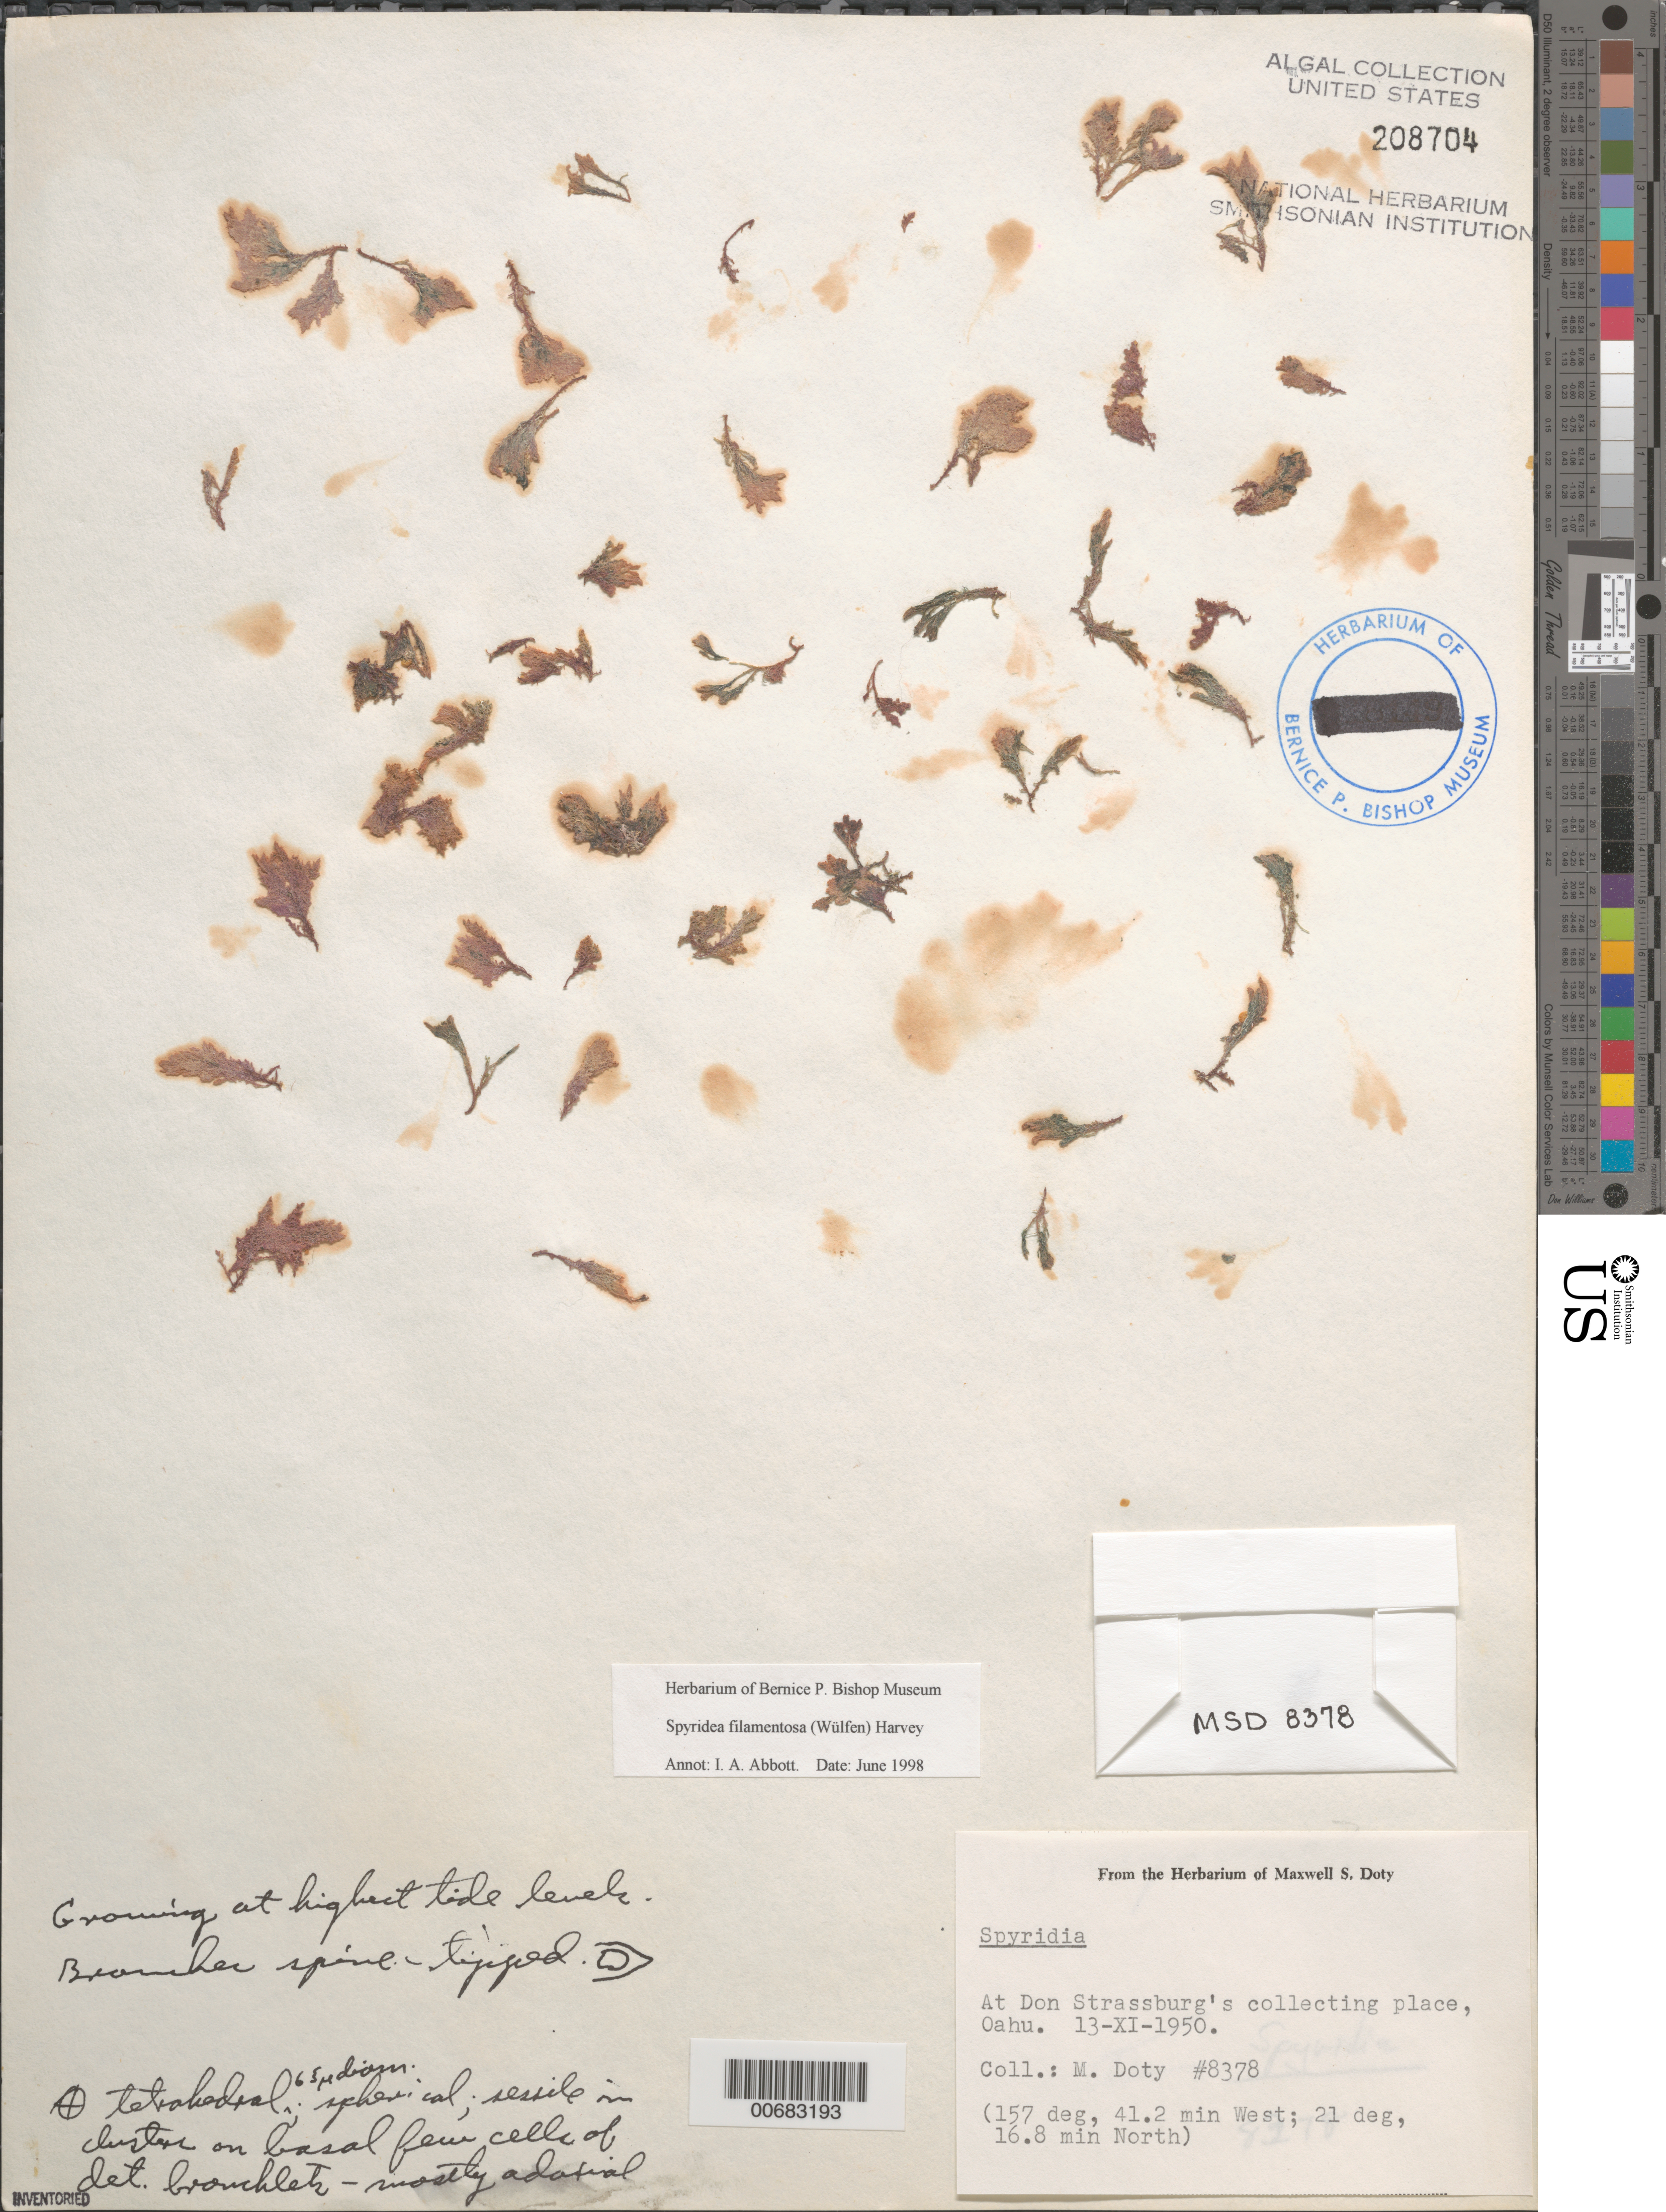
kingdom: Plantae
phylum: Rhodophyta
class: Florideophyceae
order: Ceramiales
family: Spyridiaceae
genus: Spyridia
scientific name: Spyridia filamentosa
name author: (Wulfen) Harv.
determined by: Abbott, Isabella A.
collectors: M. S. Doty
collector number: MSD 8378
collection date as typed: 13 Nov 1950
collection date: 1950-11-13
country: United States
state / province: Hawaii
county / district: Honolulu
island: Oahu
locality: Don Strassburg's collecting place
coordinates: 21 deg, 16.8 min North, 157 deg, 41.2 min West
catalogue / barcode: US 208704